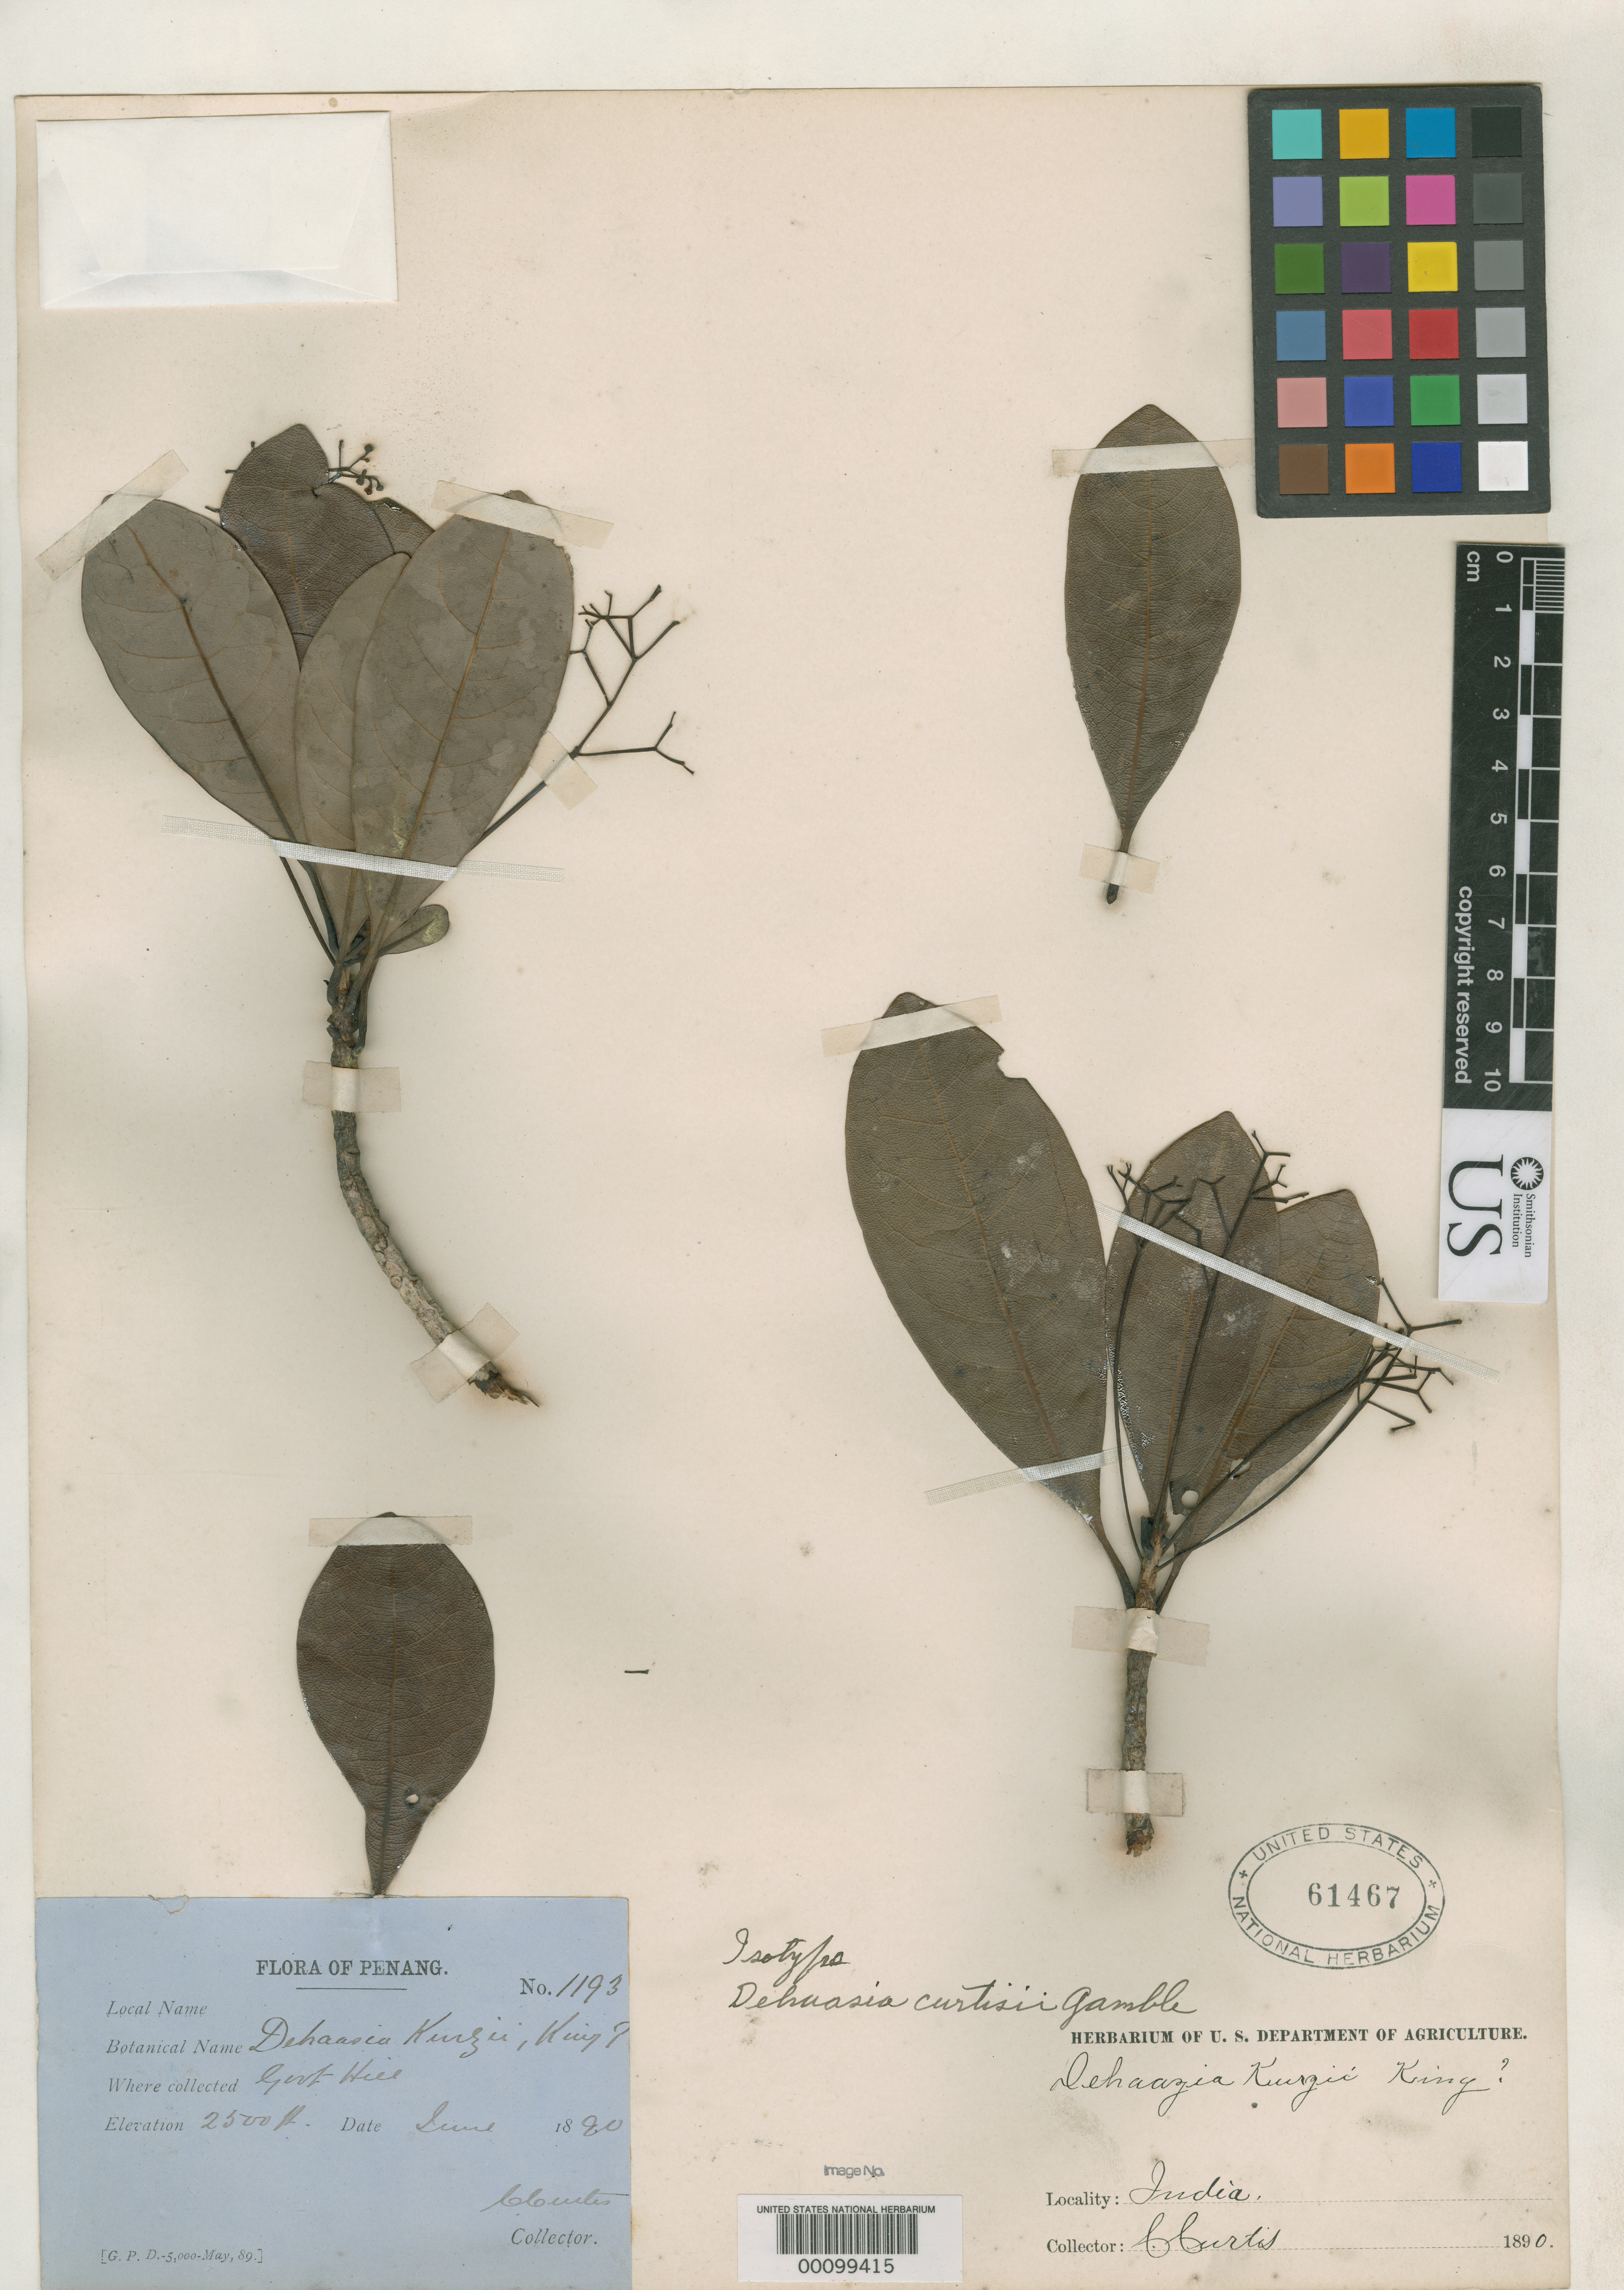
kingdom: Plantae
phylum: Tracheophyta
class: Magnoliopsida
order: Laurales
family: Lauraceae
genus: Dehaasia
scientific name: Dehaasia curtisii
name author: Gamble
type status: Isotype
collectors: C. Curtis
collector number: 1193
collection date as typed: Jun 1890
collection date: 1890-06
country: Malaysia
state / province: Pulau Pinang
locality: Alt. 2500 Ft. [Malay Peninsula]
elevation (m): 762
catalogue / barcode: US 61467